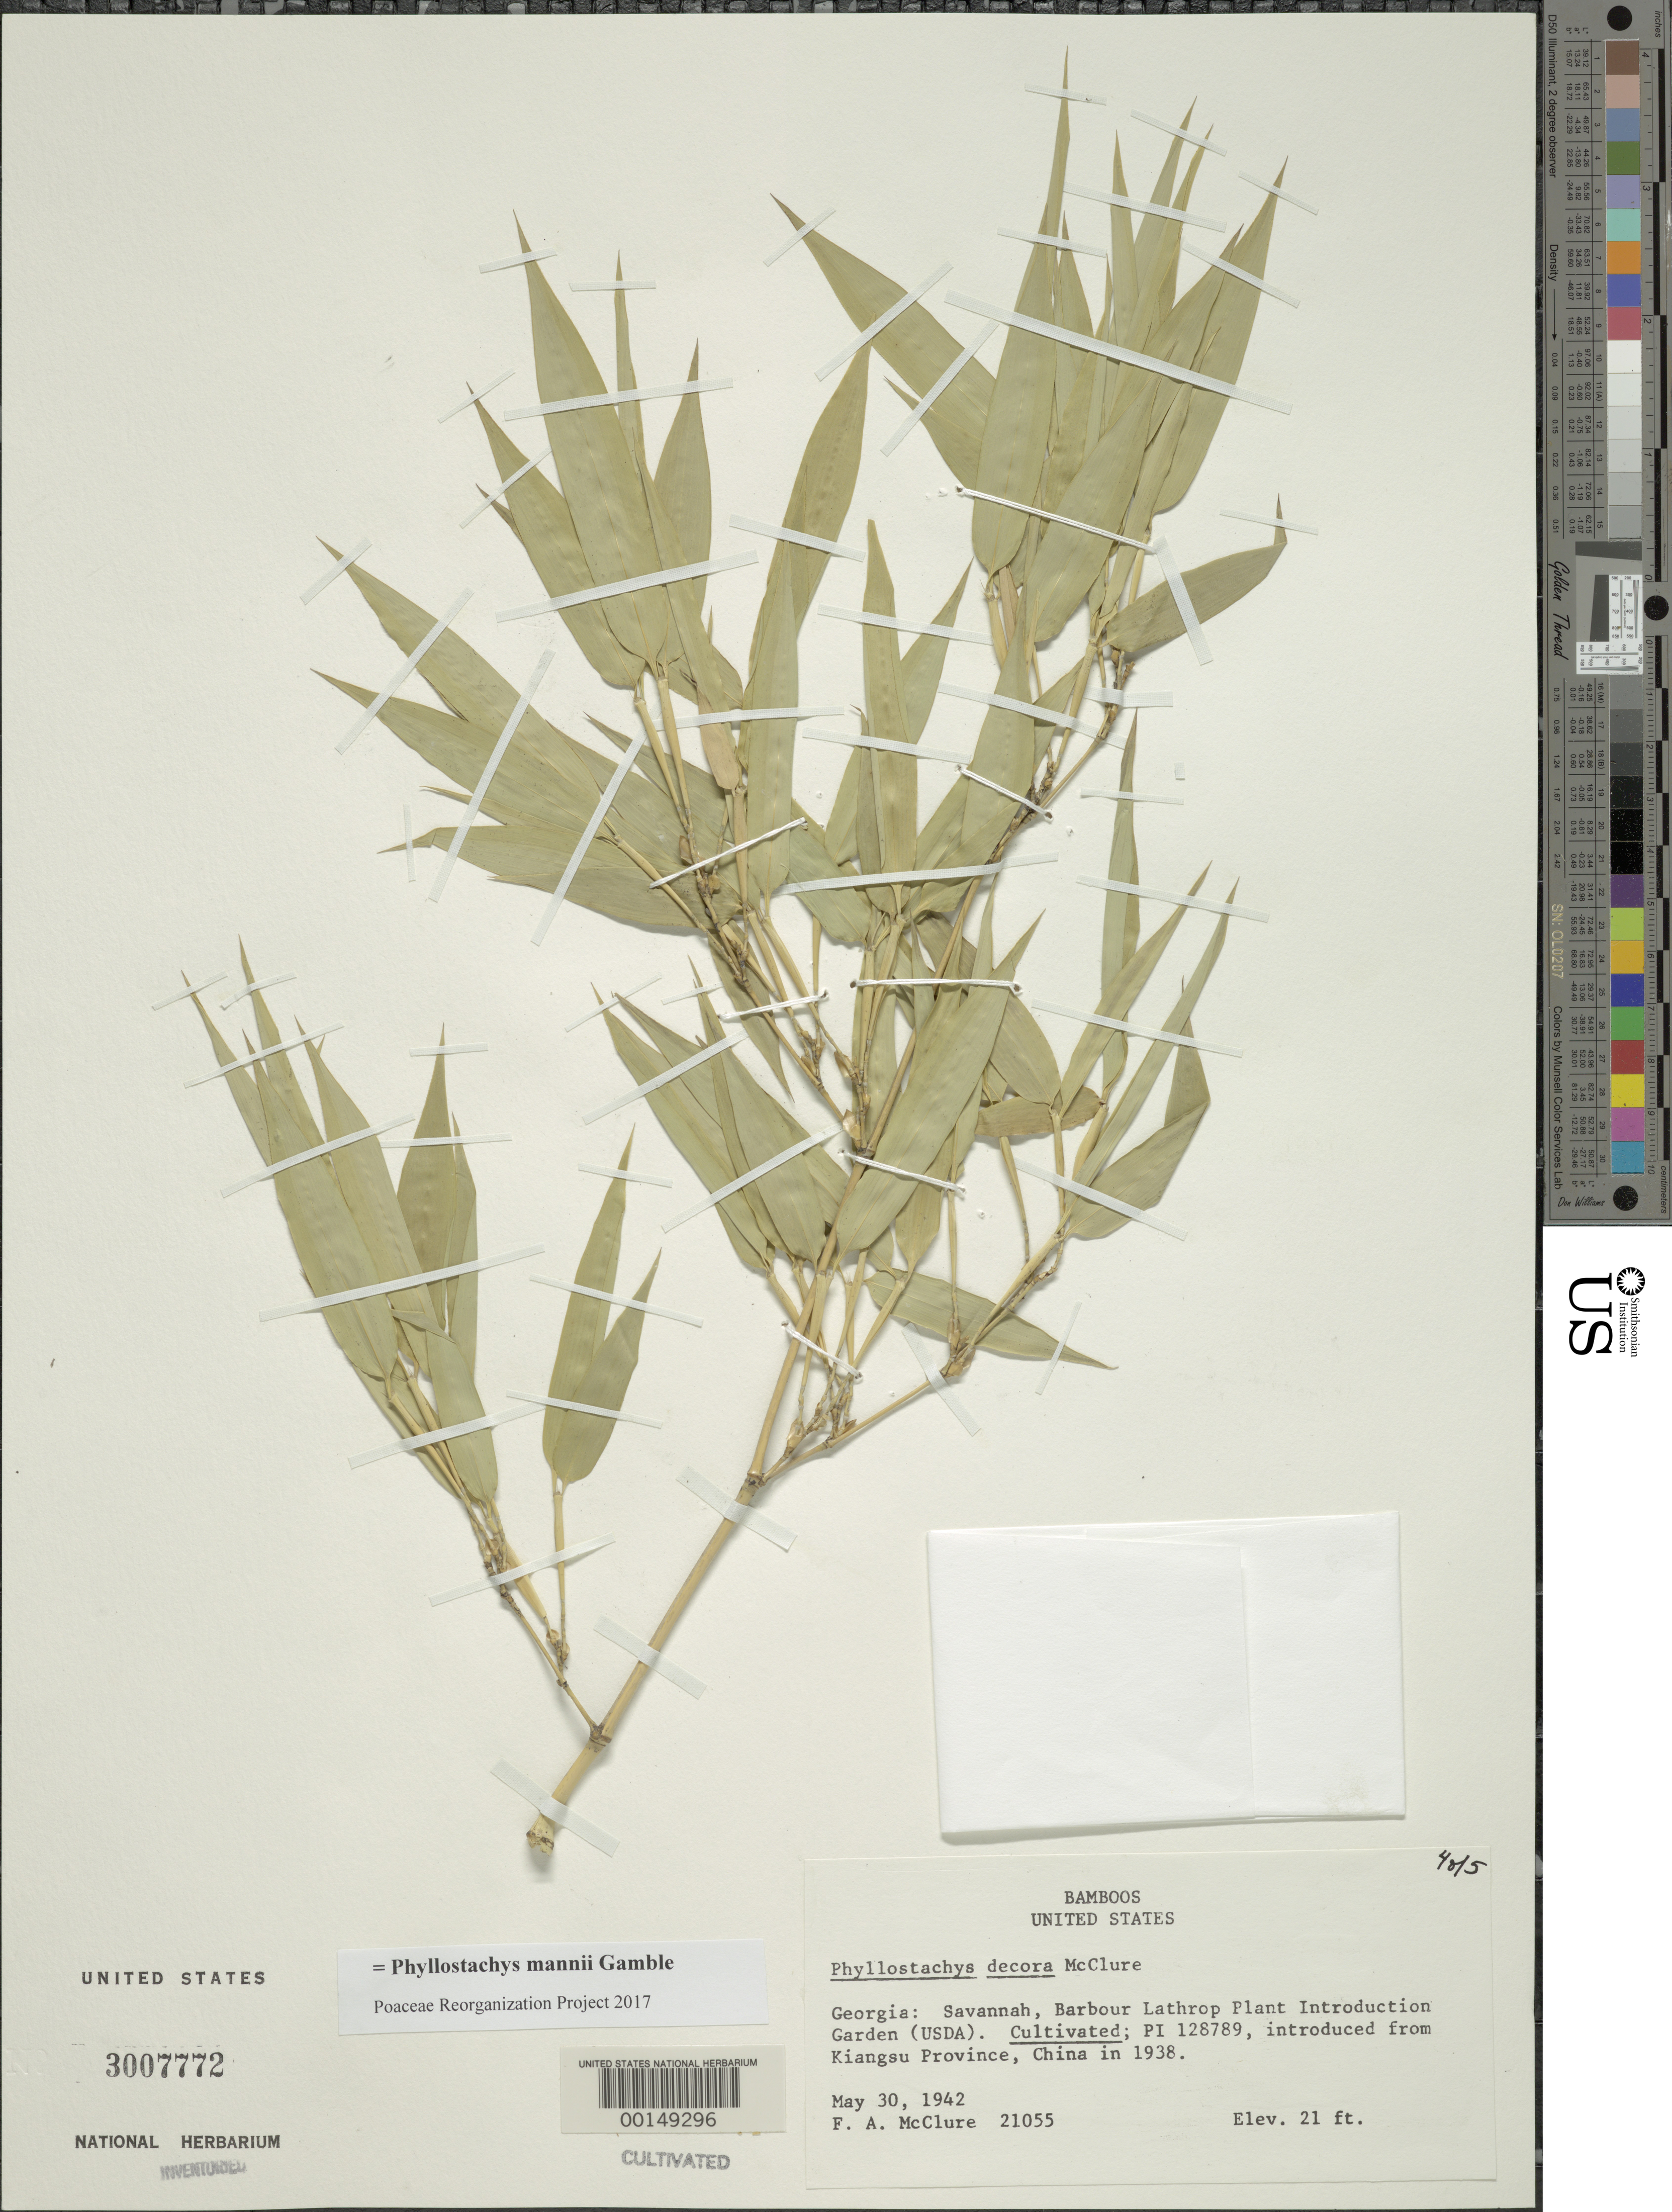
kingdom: Plantae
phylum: Tracheophyta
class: Liliopsida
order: Poales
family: Poaceae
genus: Phyllostachys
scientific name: Phyllostachys mannii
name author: Gamble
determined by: Poaceae Reorganization Project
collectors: F. A. McClure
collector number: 21055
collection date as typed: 30 May 1942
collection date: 1942-05-30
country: United States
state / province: Georgia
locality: Savannah, barbour lathrop p.i. garden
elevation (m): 6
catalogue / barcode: US 3007772